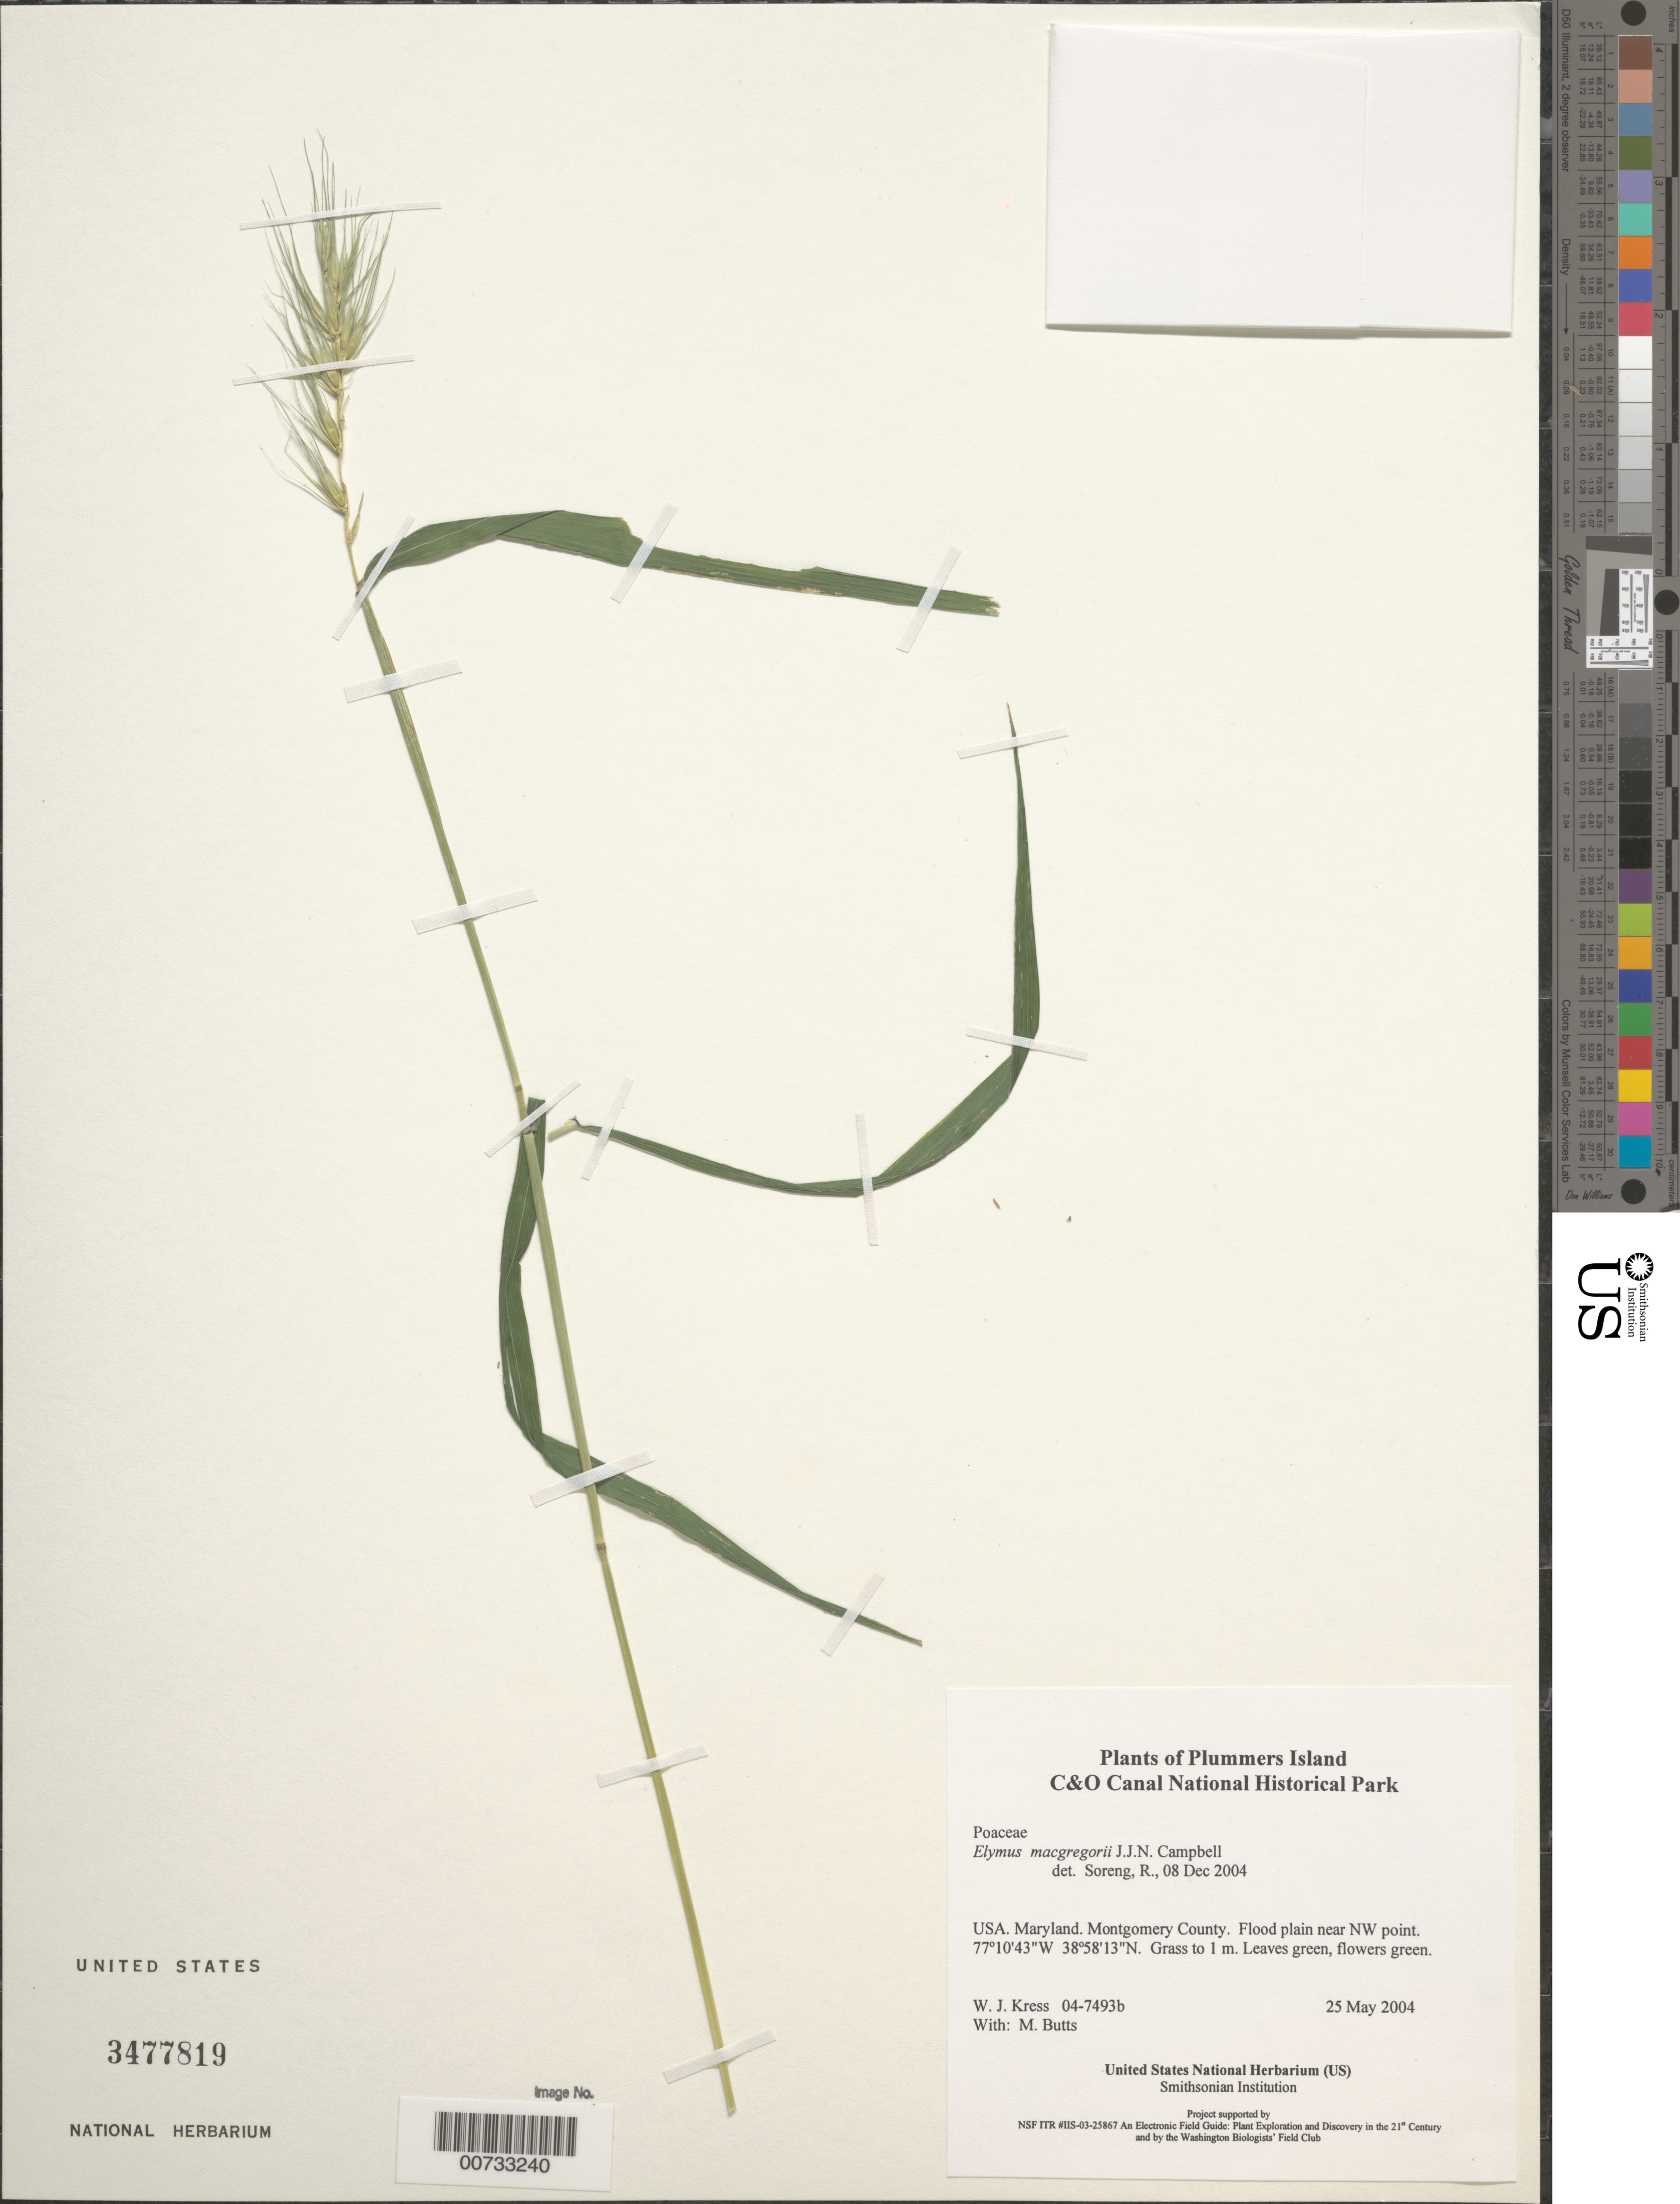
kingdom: Plantae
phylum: Tracheophyta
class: Liliopsida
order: Poales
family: Poaceae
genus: Elymus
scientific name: Elymus macgregorii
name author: R.E. Brooks & J.J.N. Campb.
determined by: Soreng, Robert J., Research Associate (BOT), Smithsonian Institution - National Museum of Natural History (UNITED STATES)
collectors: W. J. Kress & M. B. Butts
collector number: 04-7493b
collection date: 2004-05-25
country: United States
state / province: Maryland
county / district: Montgomery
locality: Chesapeake and Ohio Canal National Historical Park, Plummers Island, flood plain near NW point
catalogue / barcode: US 3477819